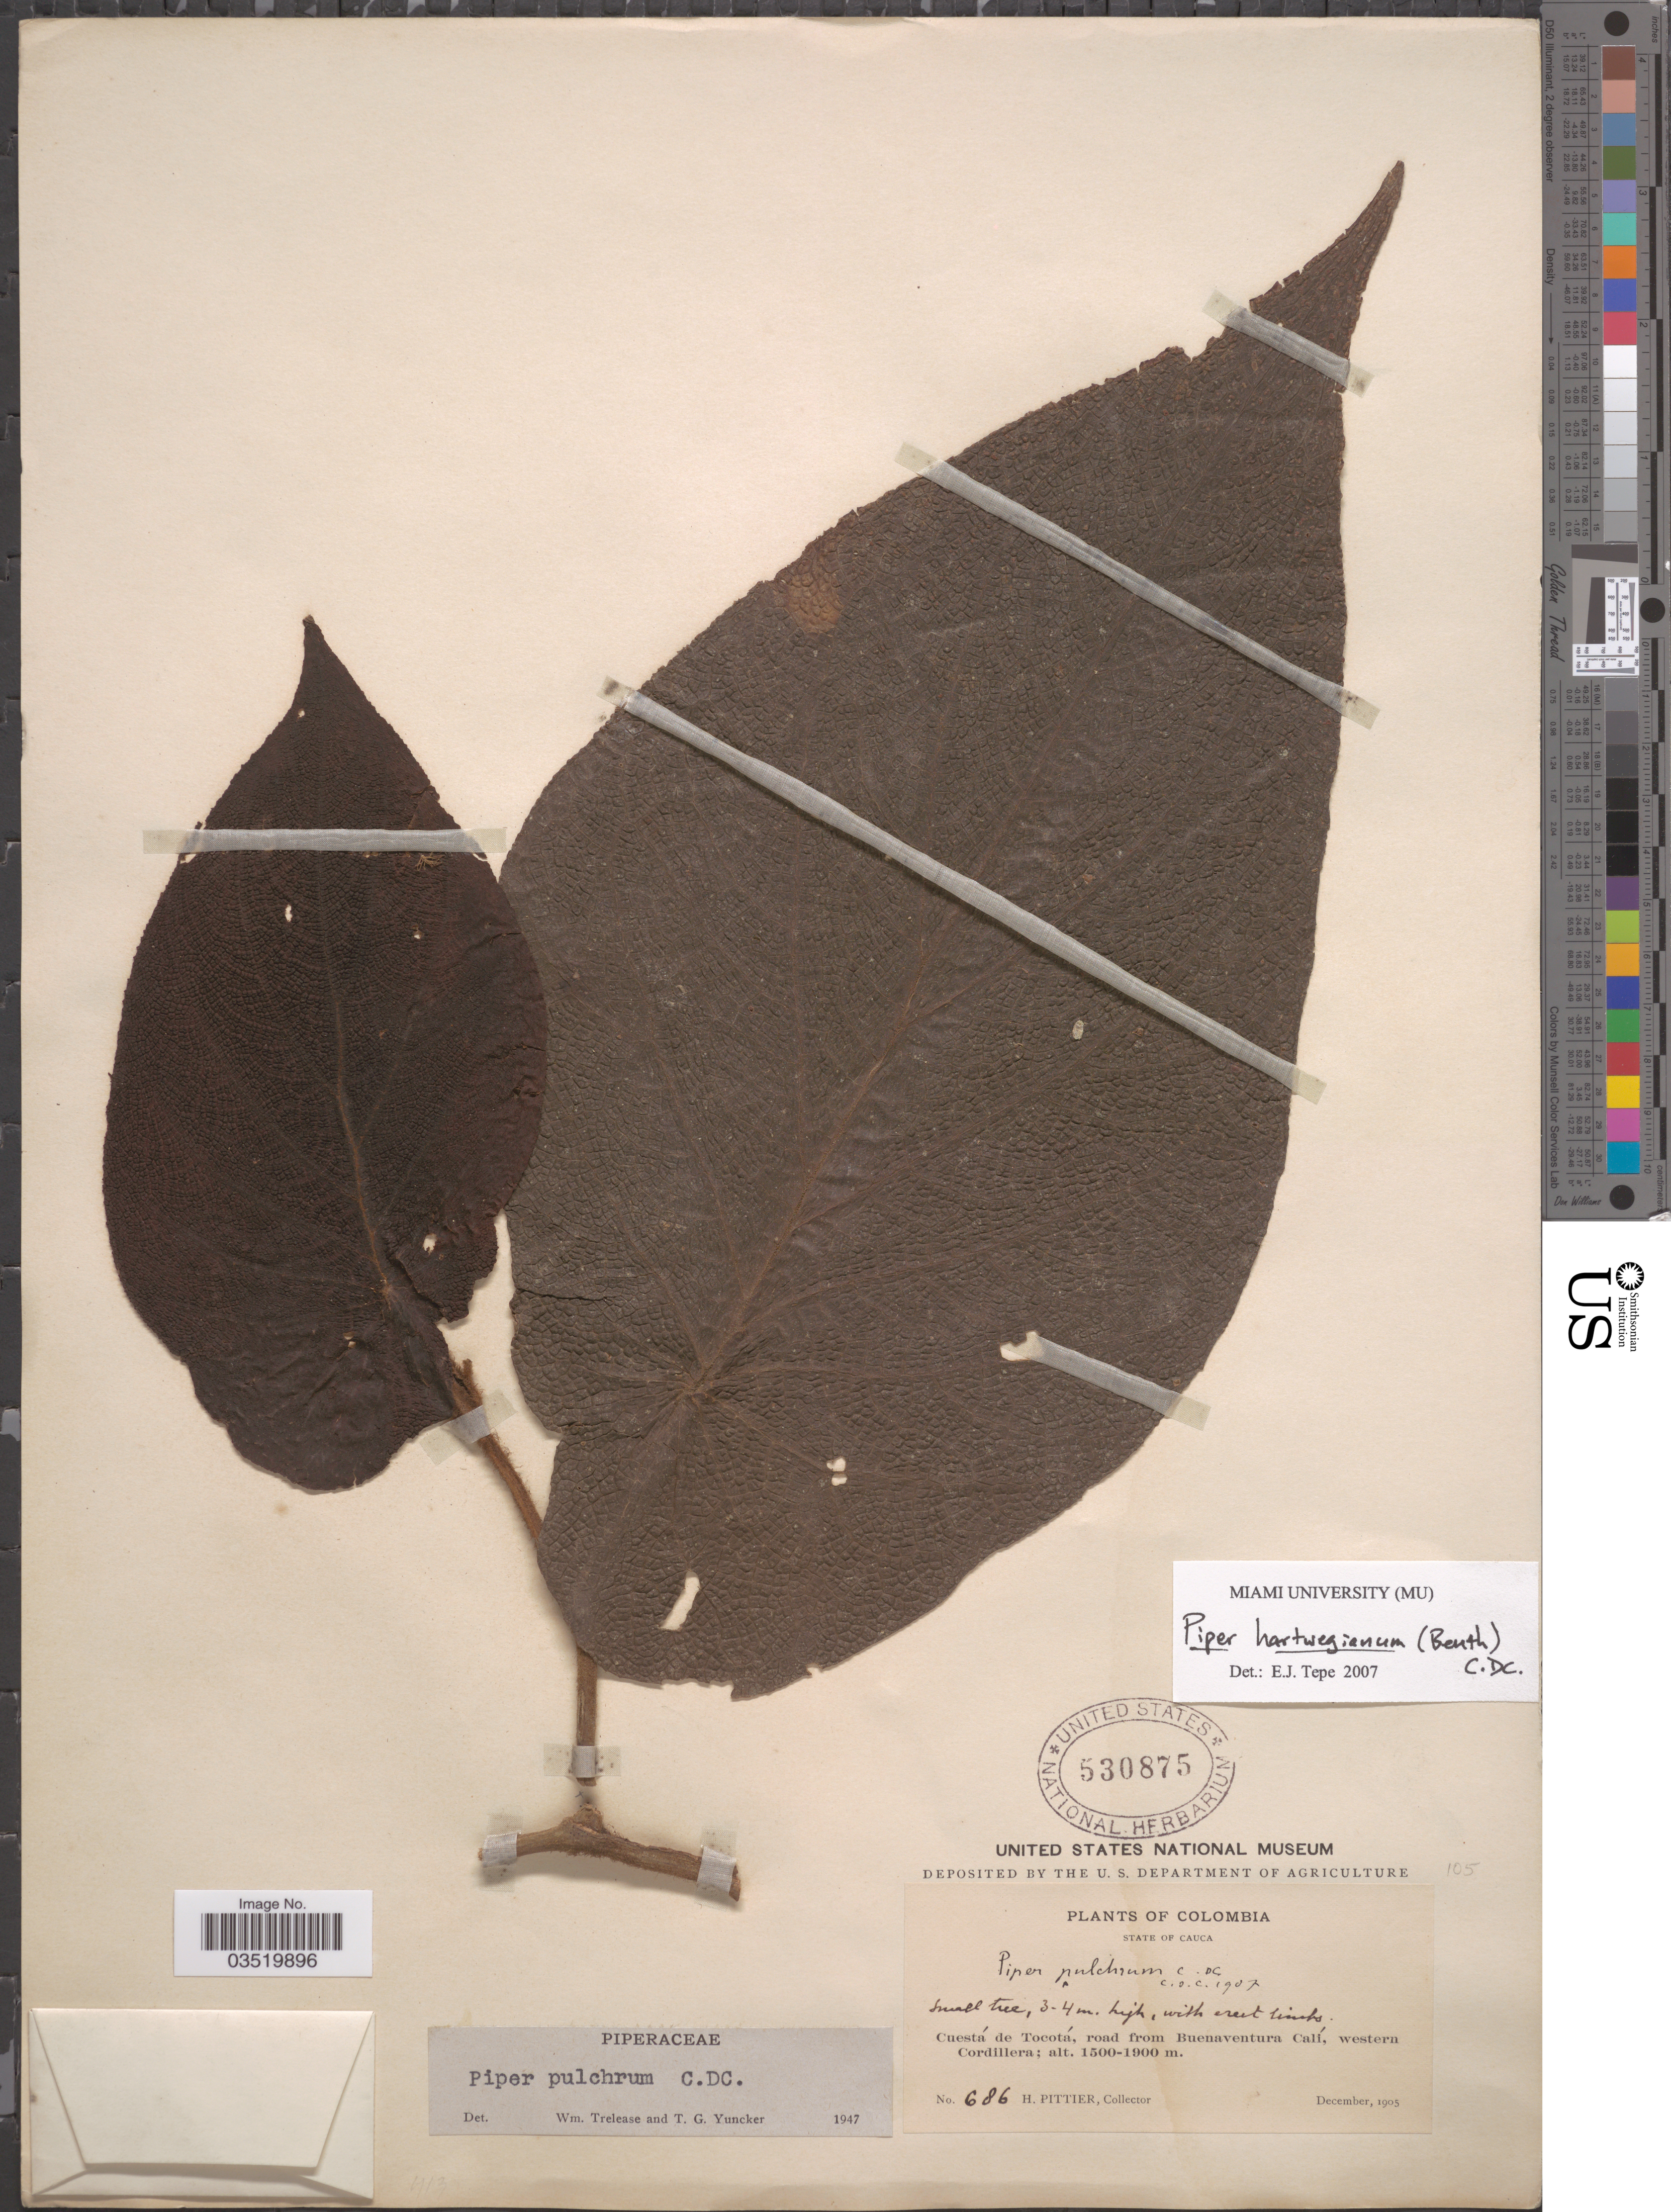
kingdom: Plantae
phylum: Tracheophyta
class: Magnoliopsida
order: Piperales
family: Piperaceae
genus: Piper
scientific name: Piper hartwegianum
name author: (Yunck.) C. DC.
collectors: H. F. Pittier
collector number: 686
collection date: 1905-12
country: Colombia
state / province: Cauca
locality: Cuestá de Tocotá, road from Buenaventura Calí, western Cordillera.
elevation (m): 1500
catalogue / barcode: US 530875